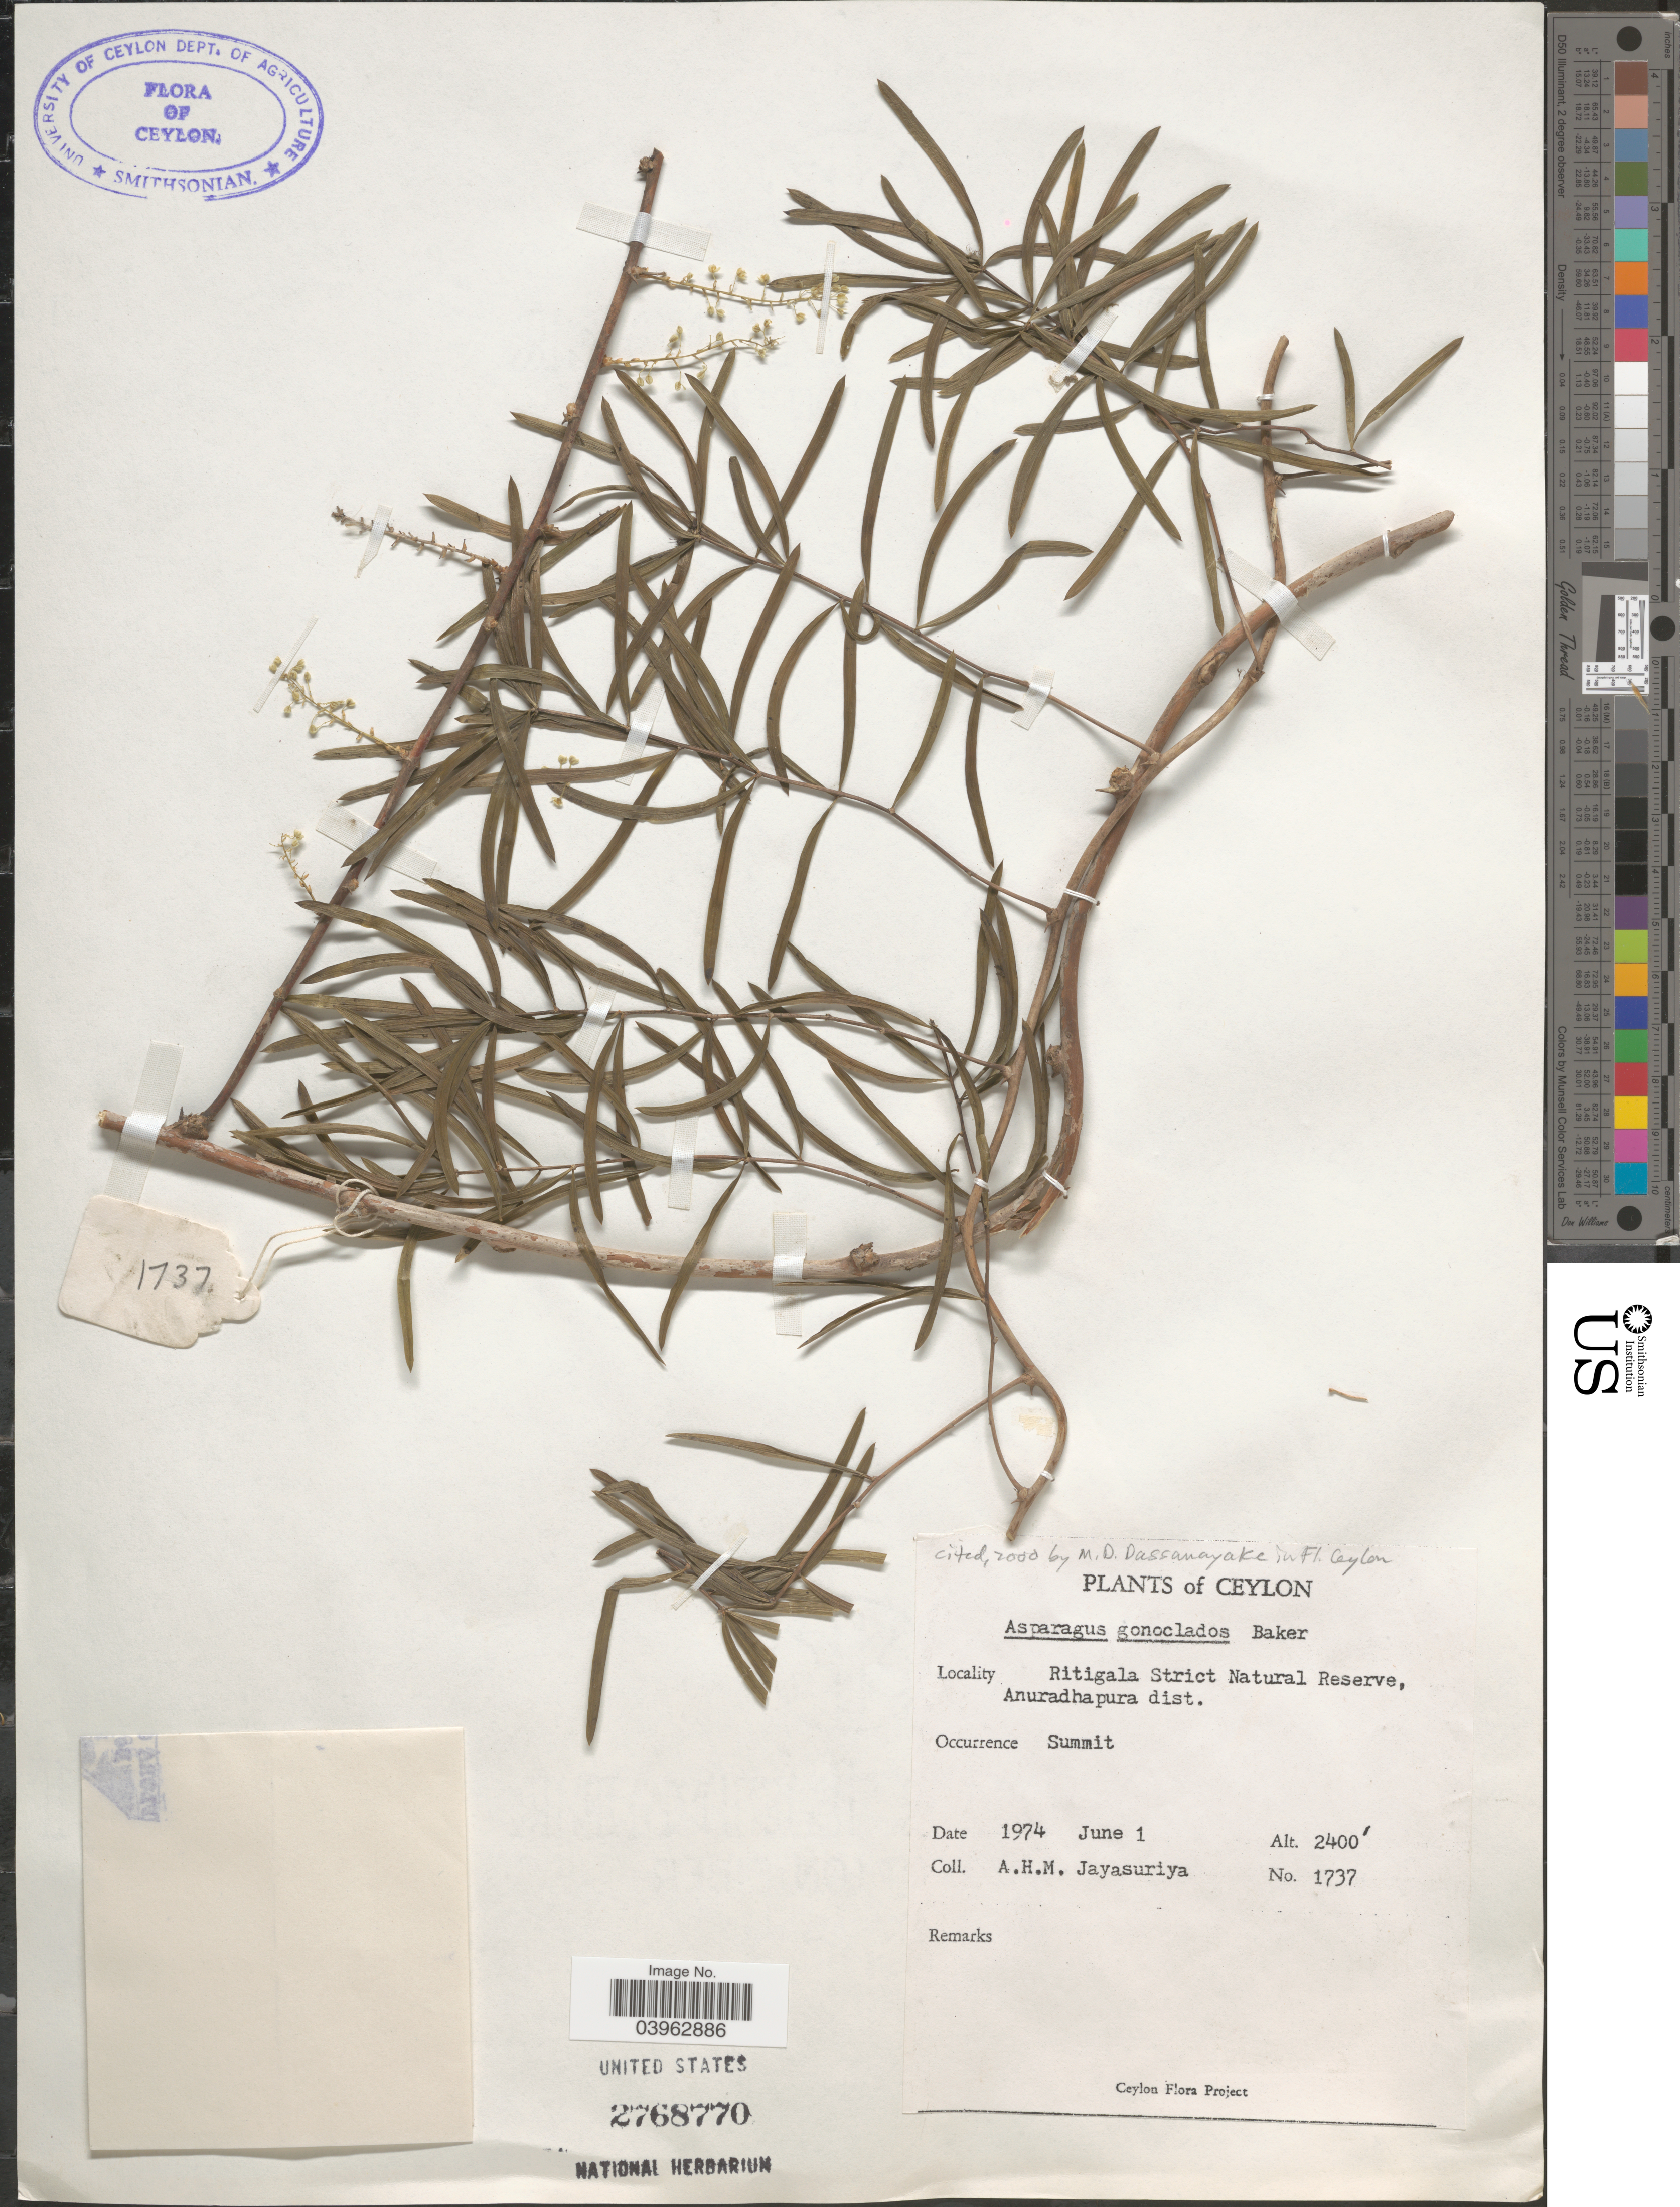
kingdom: Plantae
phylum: Tracheophyta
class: Liliopsida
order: Asparagales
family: Asparagaceae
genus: Asparagus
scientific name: Asparagus gonoclados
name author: Baker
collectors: A. H. Jayasuriya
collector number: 1737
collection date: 1974-06-01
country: Sri Lanka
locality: Ceylon. Ritigala Strict Natural Reserve, Anuradhapura dist. Summit.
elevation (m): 732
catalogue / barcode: US 2768770